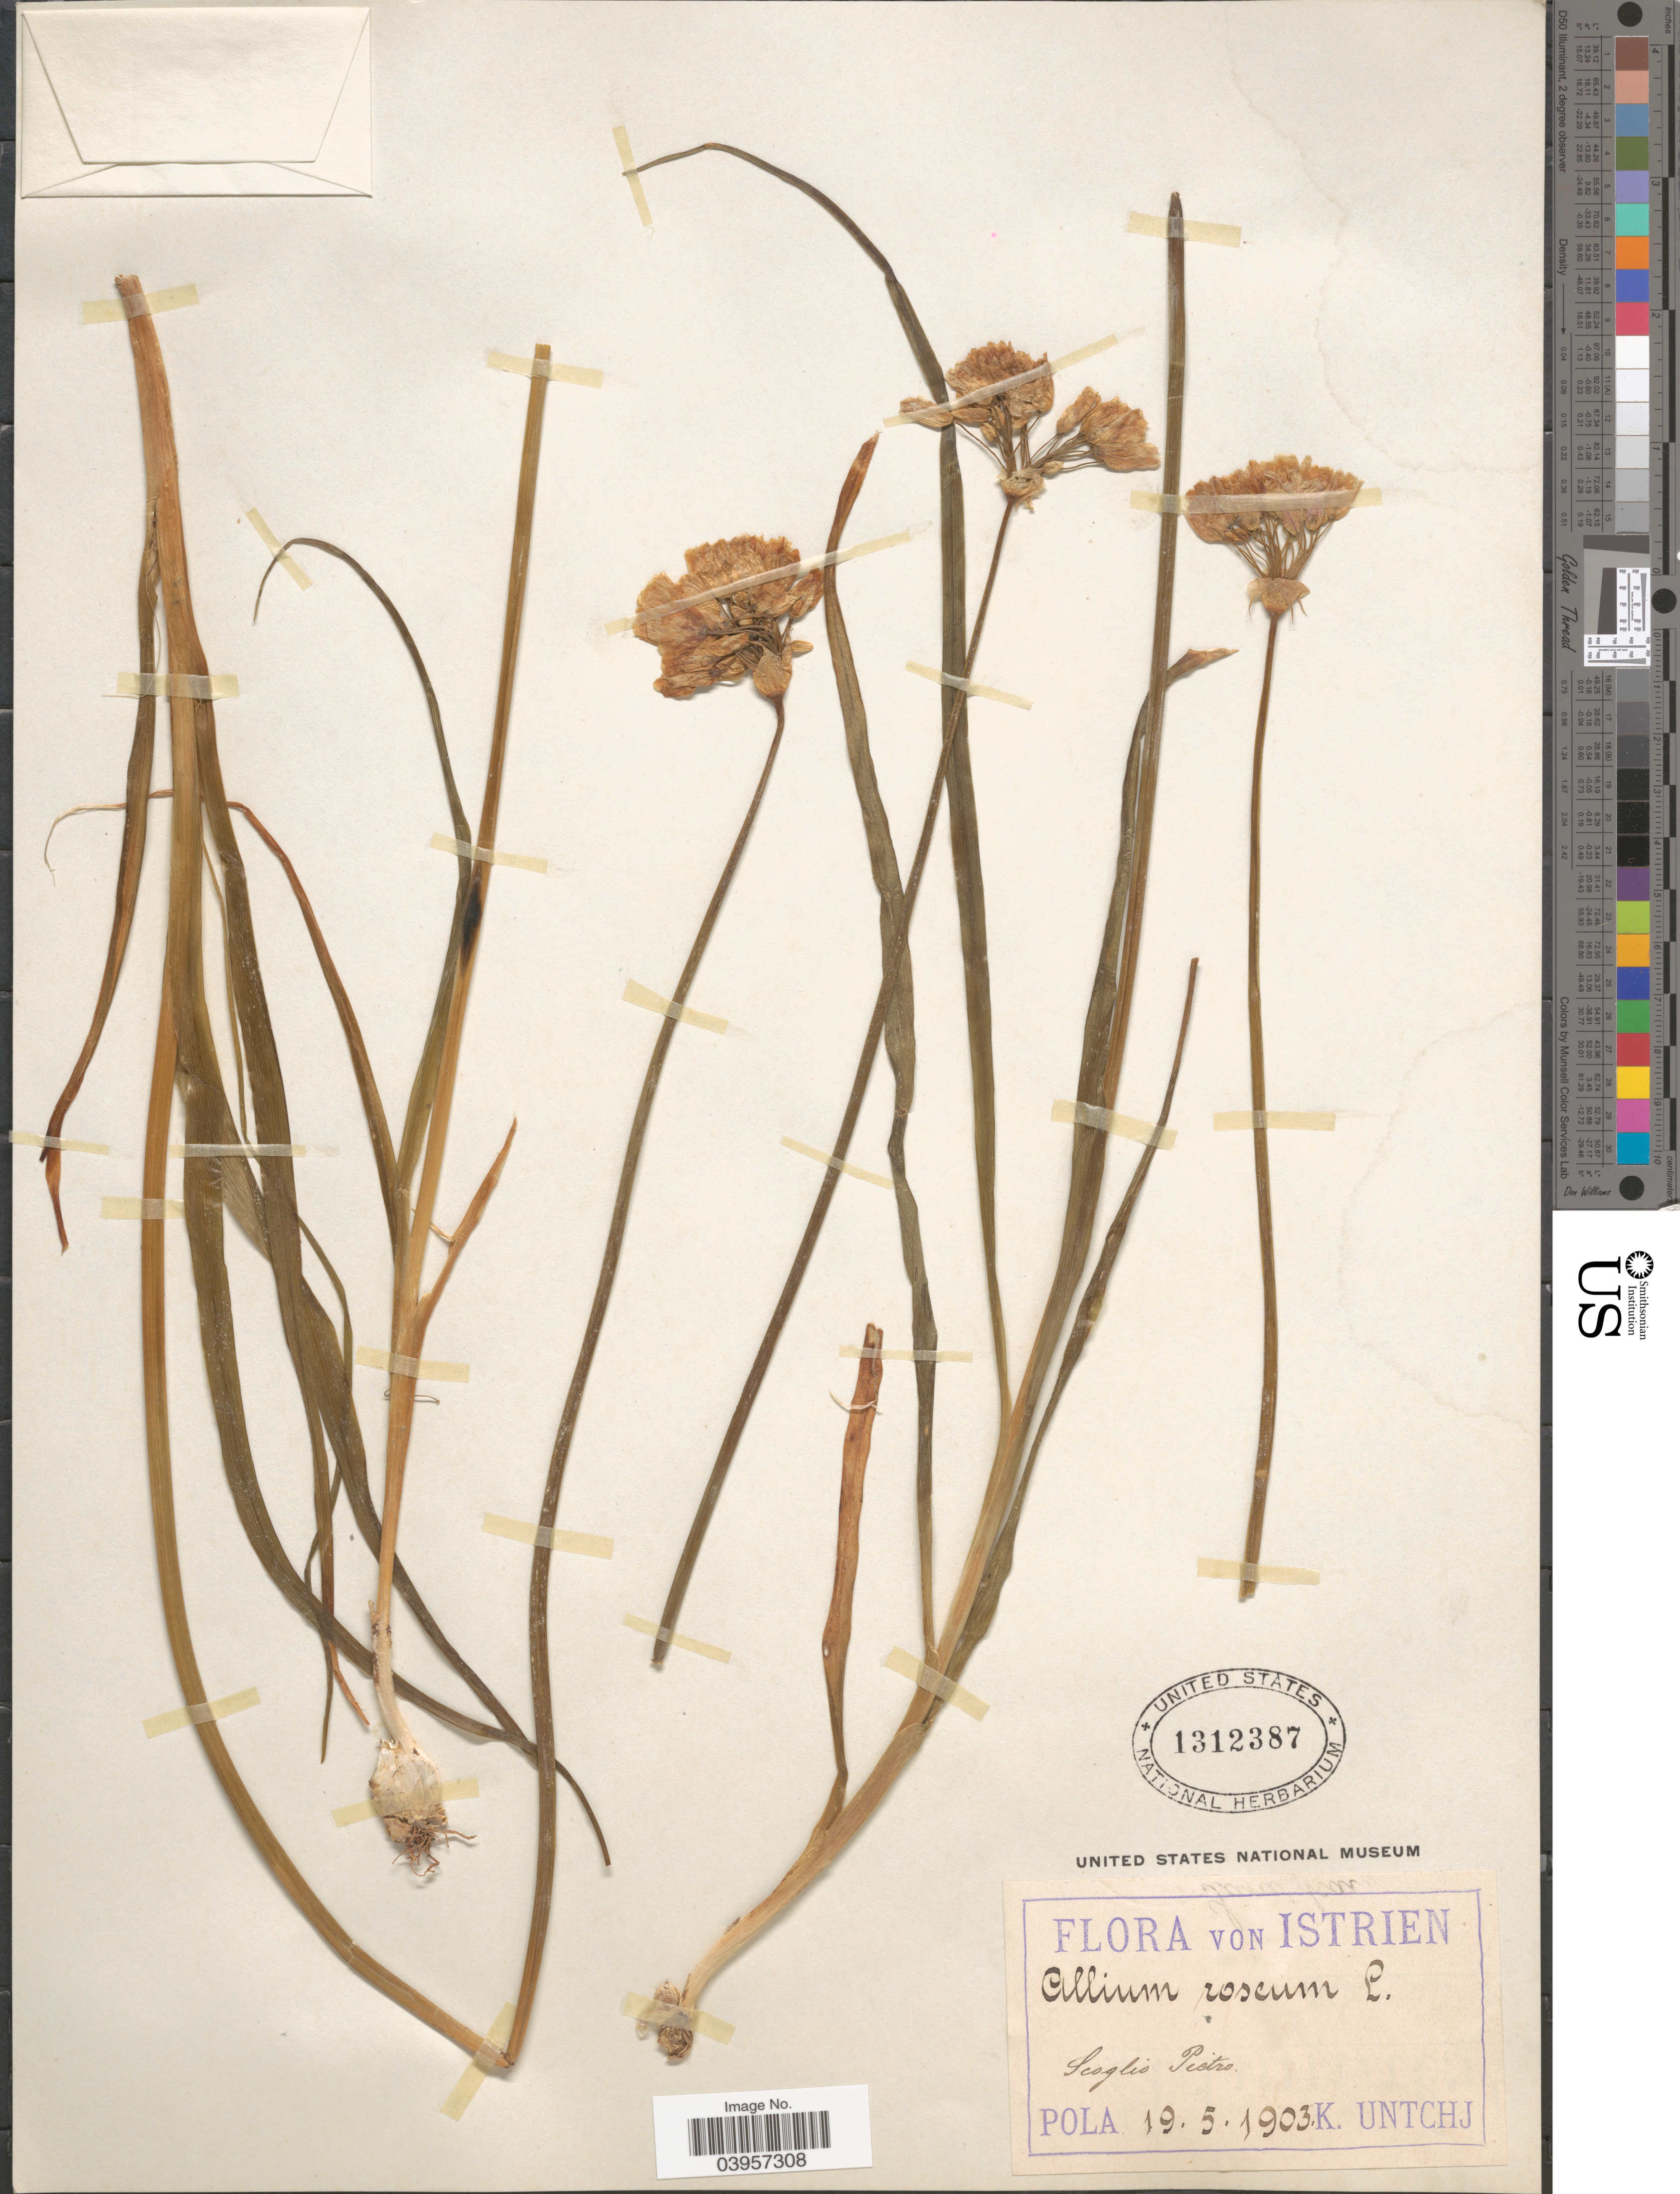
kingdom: Plantae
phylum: Tracheophyta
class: Liliopsida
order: Asparagales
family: Amaryllidaceae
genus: Allium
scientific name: Allium roseum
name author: L.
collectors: K. Untchj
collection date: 1903-05-19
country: Croatia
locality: Istrien. Scoglio Pietro.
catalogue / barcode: US 1312387